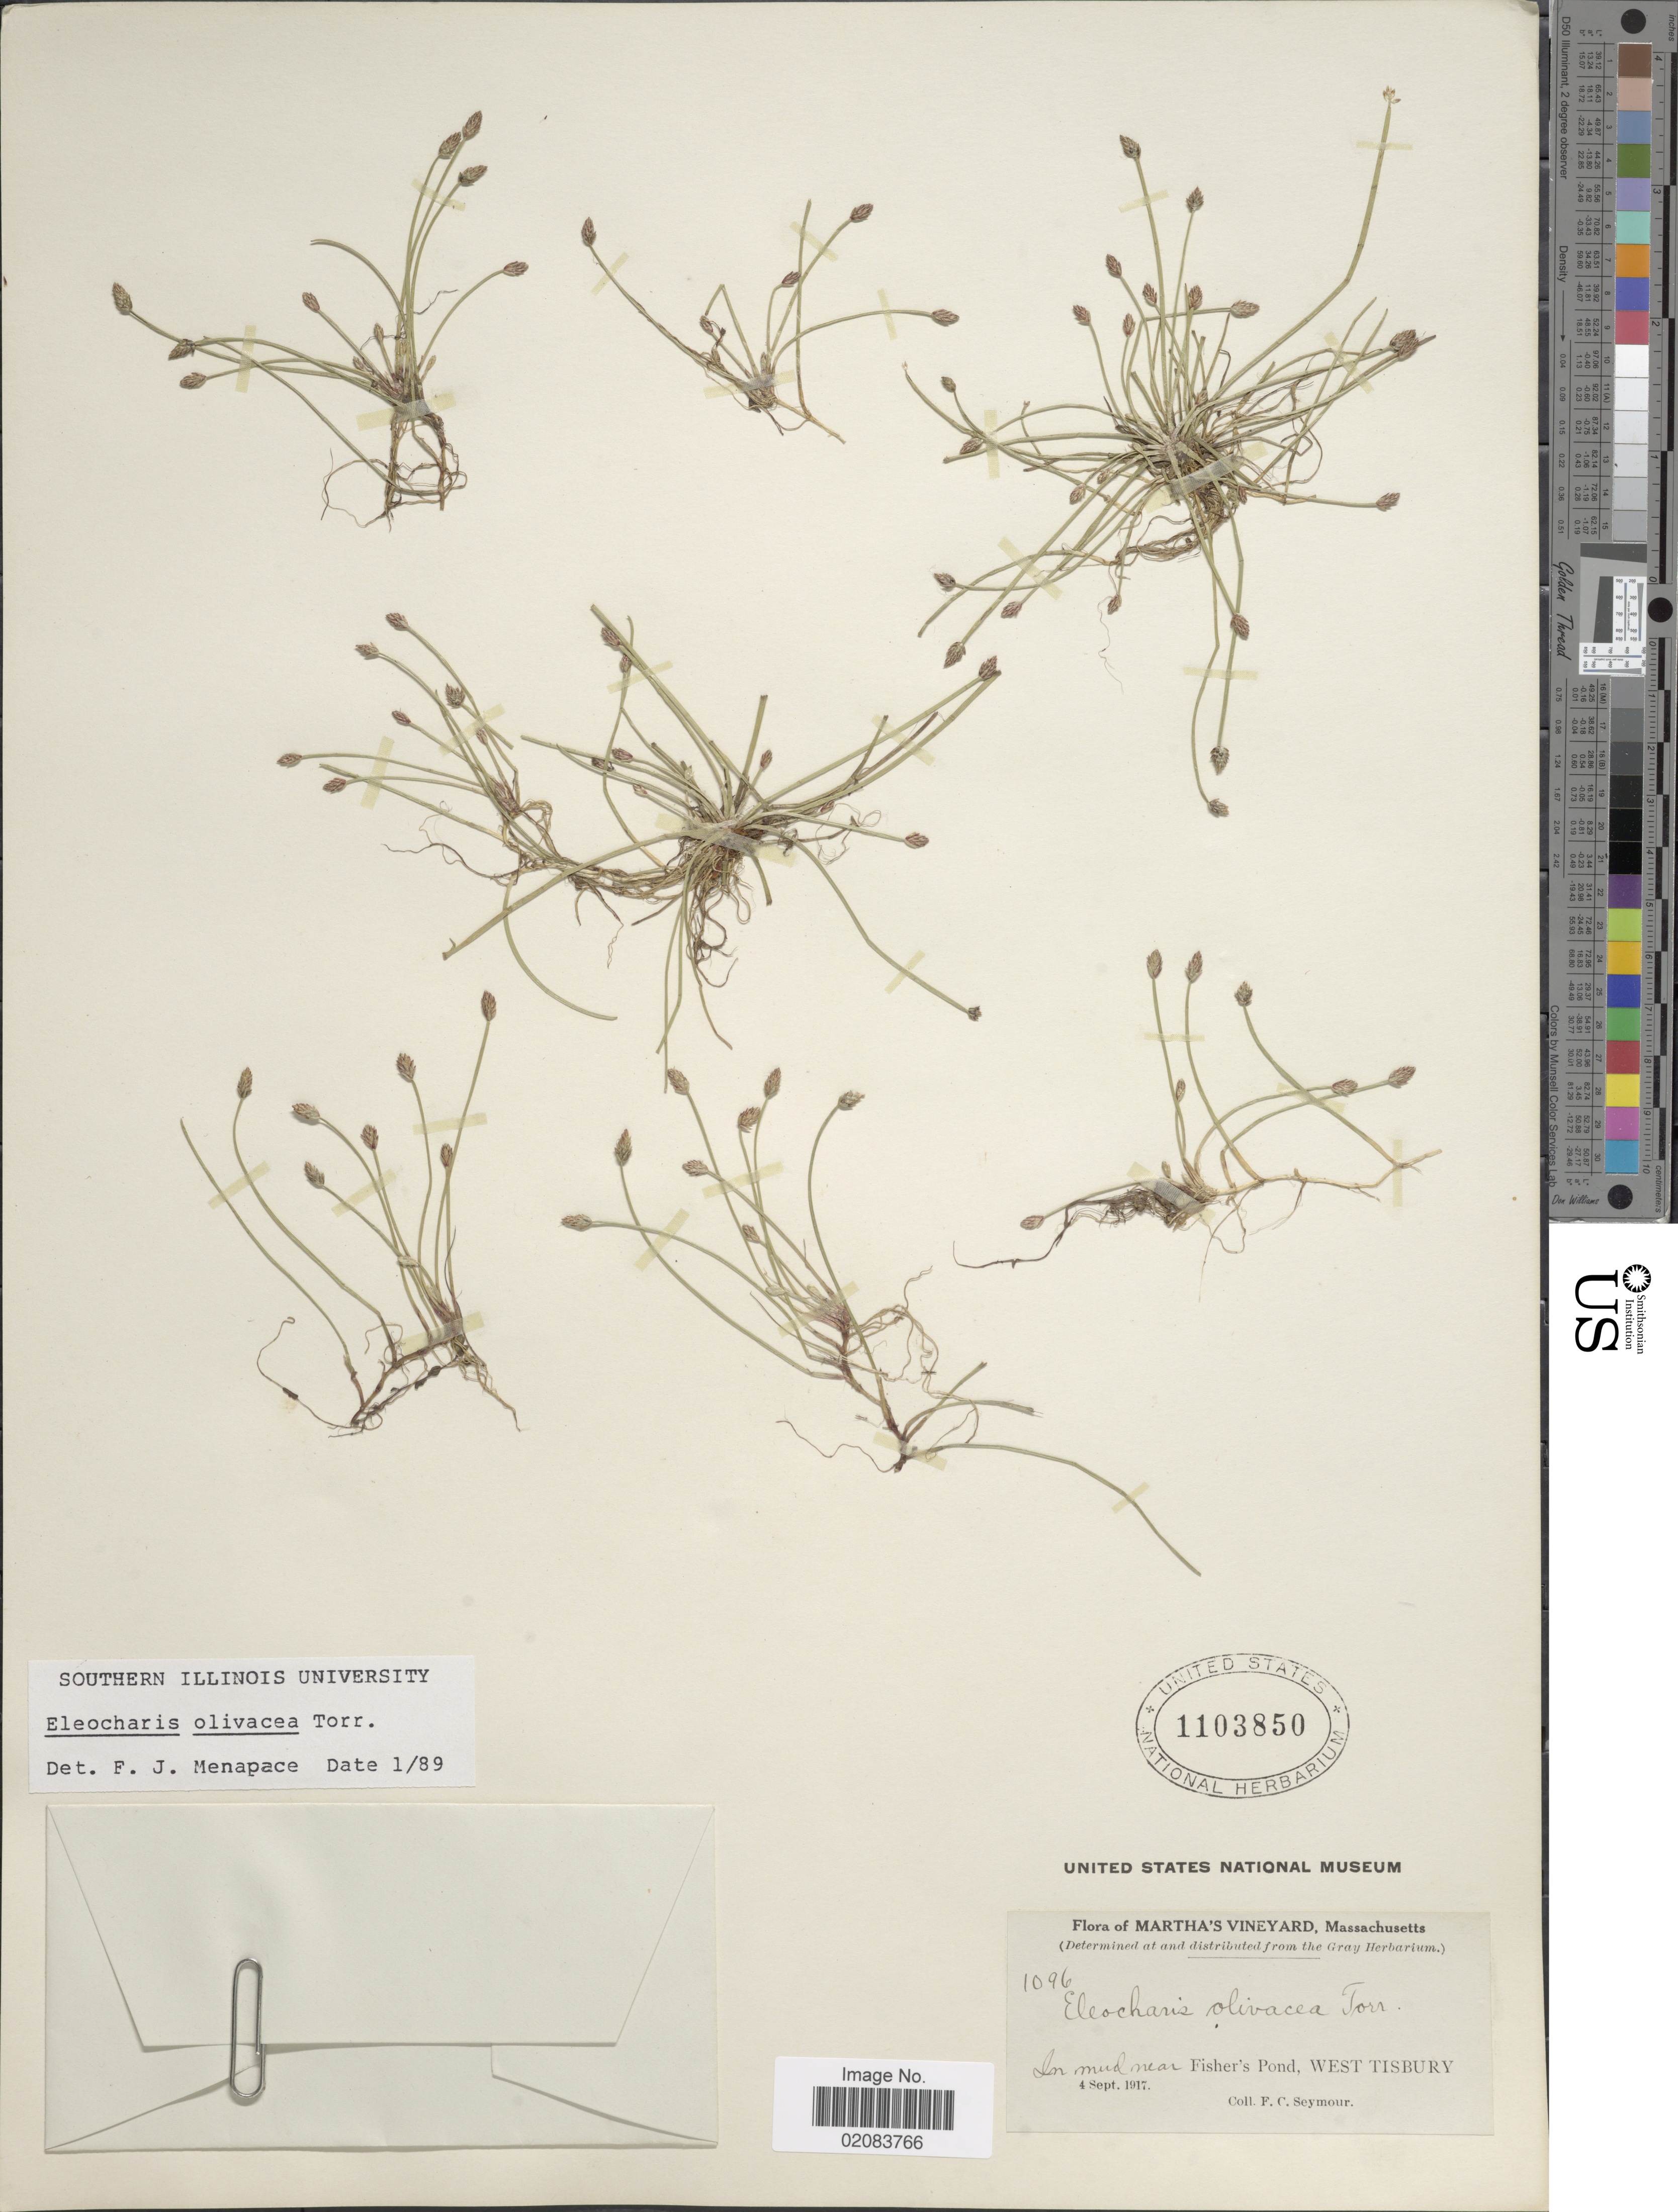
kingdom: Plantae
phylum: Tracheophyta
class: Liliopsida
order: Poales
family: Cyperaceae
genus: Eleocharis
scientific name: Eleocharis olivacea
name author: Torr.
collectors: F. C. Seymour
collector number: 1096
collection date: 1917-09-04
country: United States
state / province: Massachusetts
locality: Martha's Vineyard, in mud near Fisher's pond, West Tisbury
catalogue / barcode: US 1103850